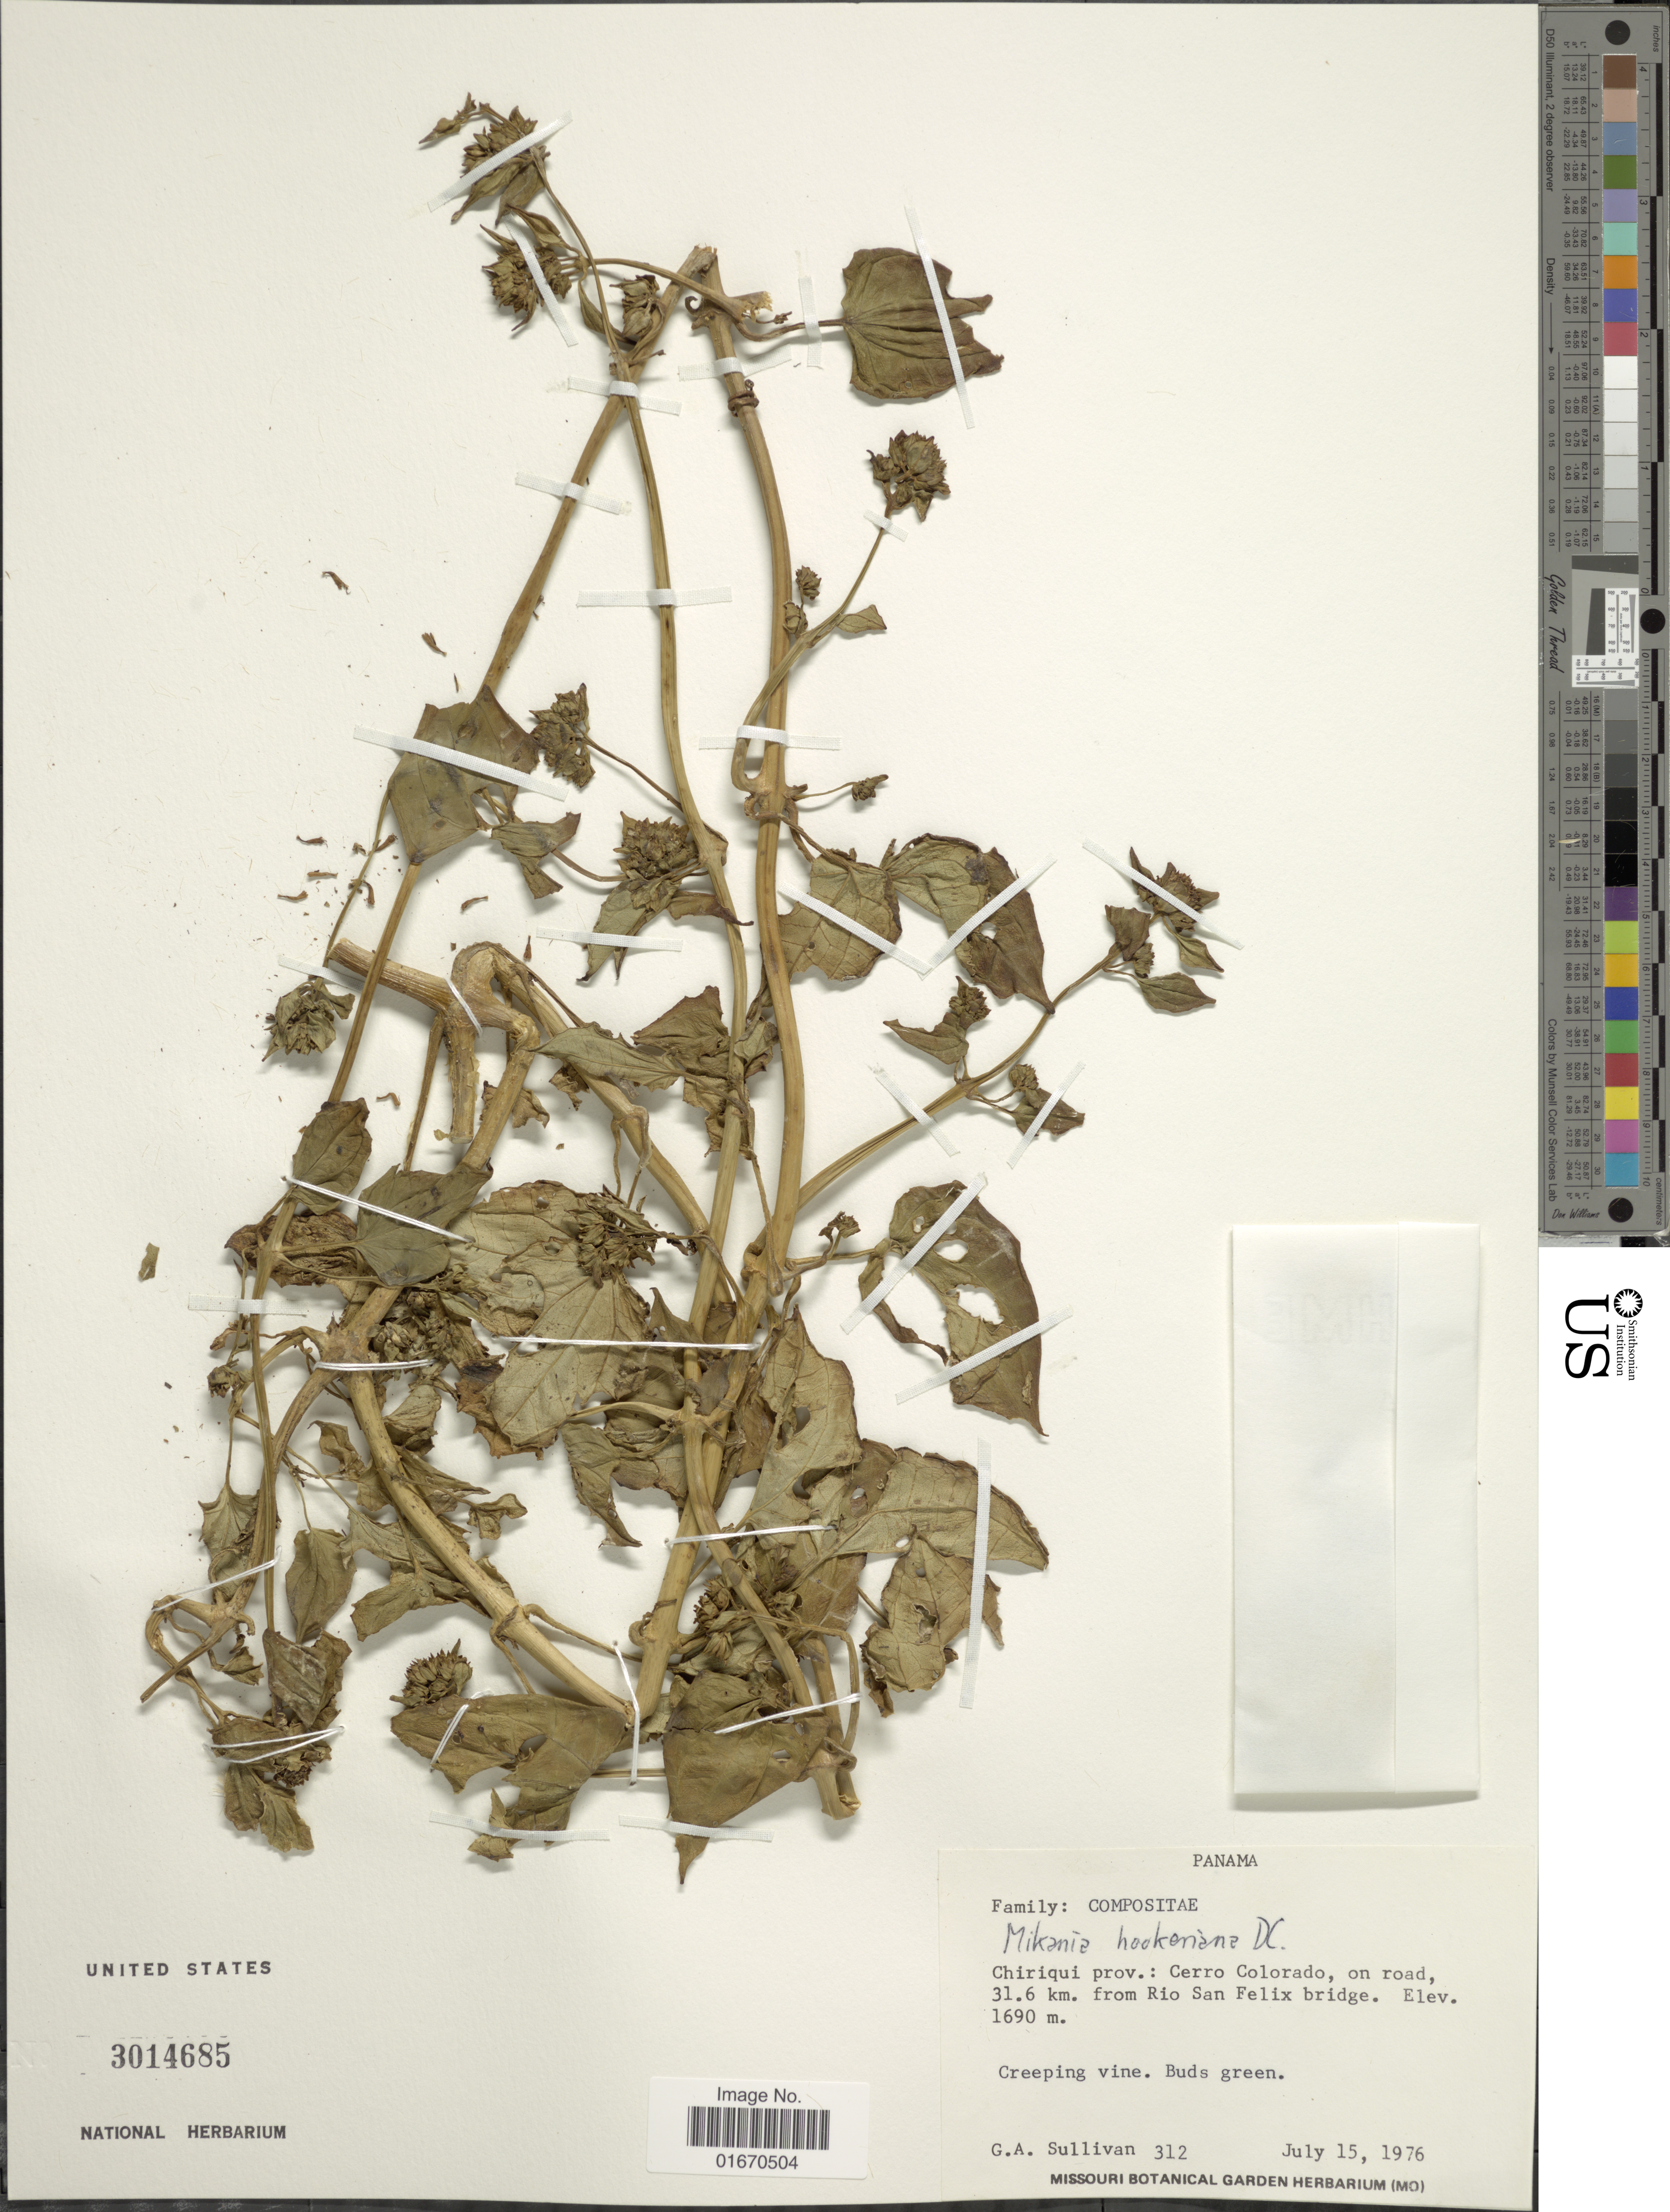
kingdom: Plantae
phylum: Tracheophyta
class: Magnoliopsida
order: Asterales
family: Asteraceae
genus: Mikania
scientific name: Mikania hookeriana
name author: DC.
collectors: G. Sullivan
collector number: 312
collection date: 1976-07-15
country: Panama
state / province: Chiriqui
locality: Cerro Colorado, on road 31.6 km from Rio San Felix bridge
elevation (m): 1690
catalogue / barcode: US 3014685